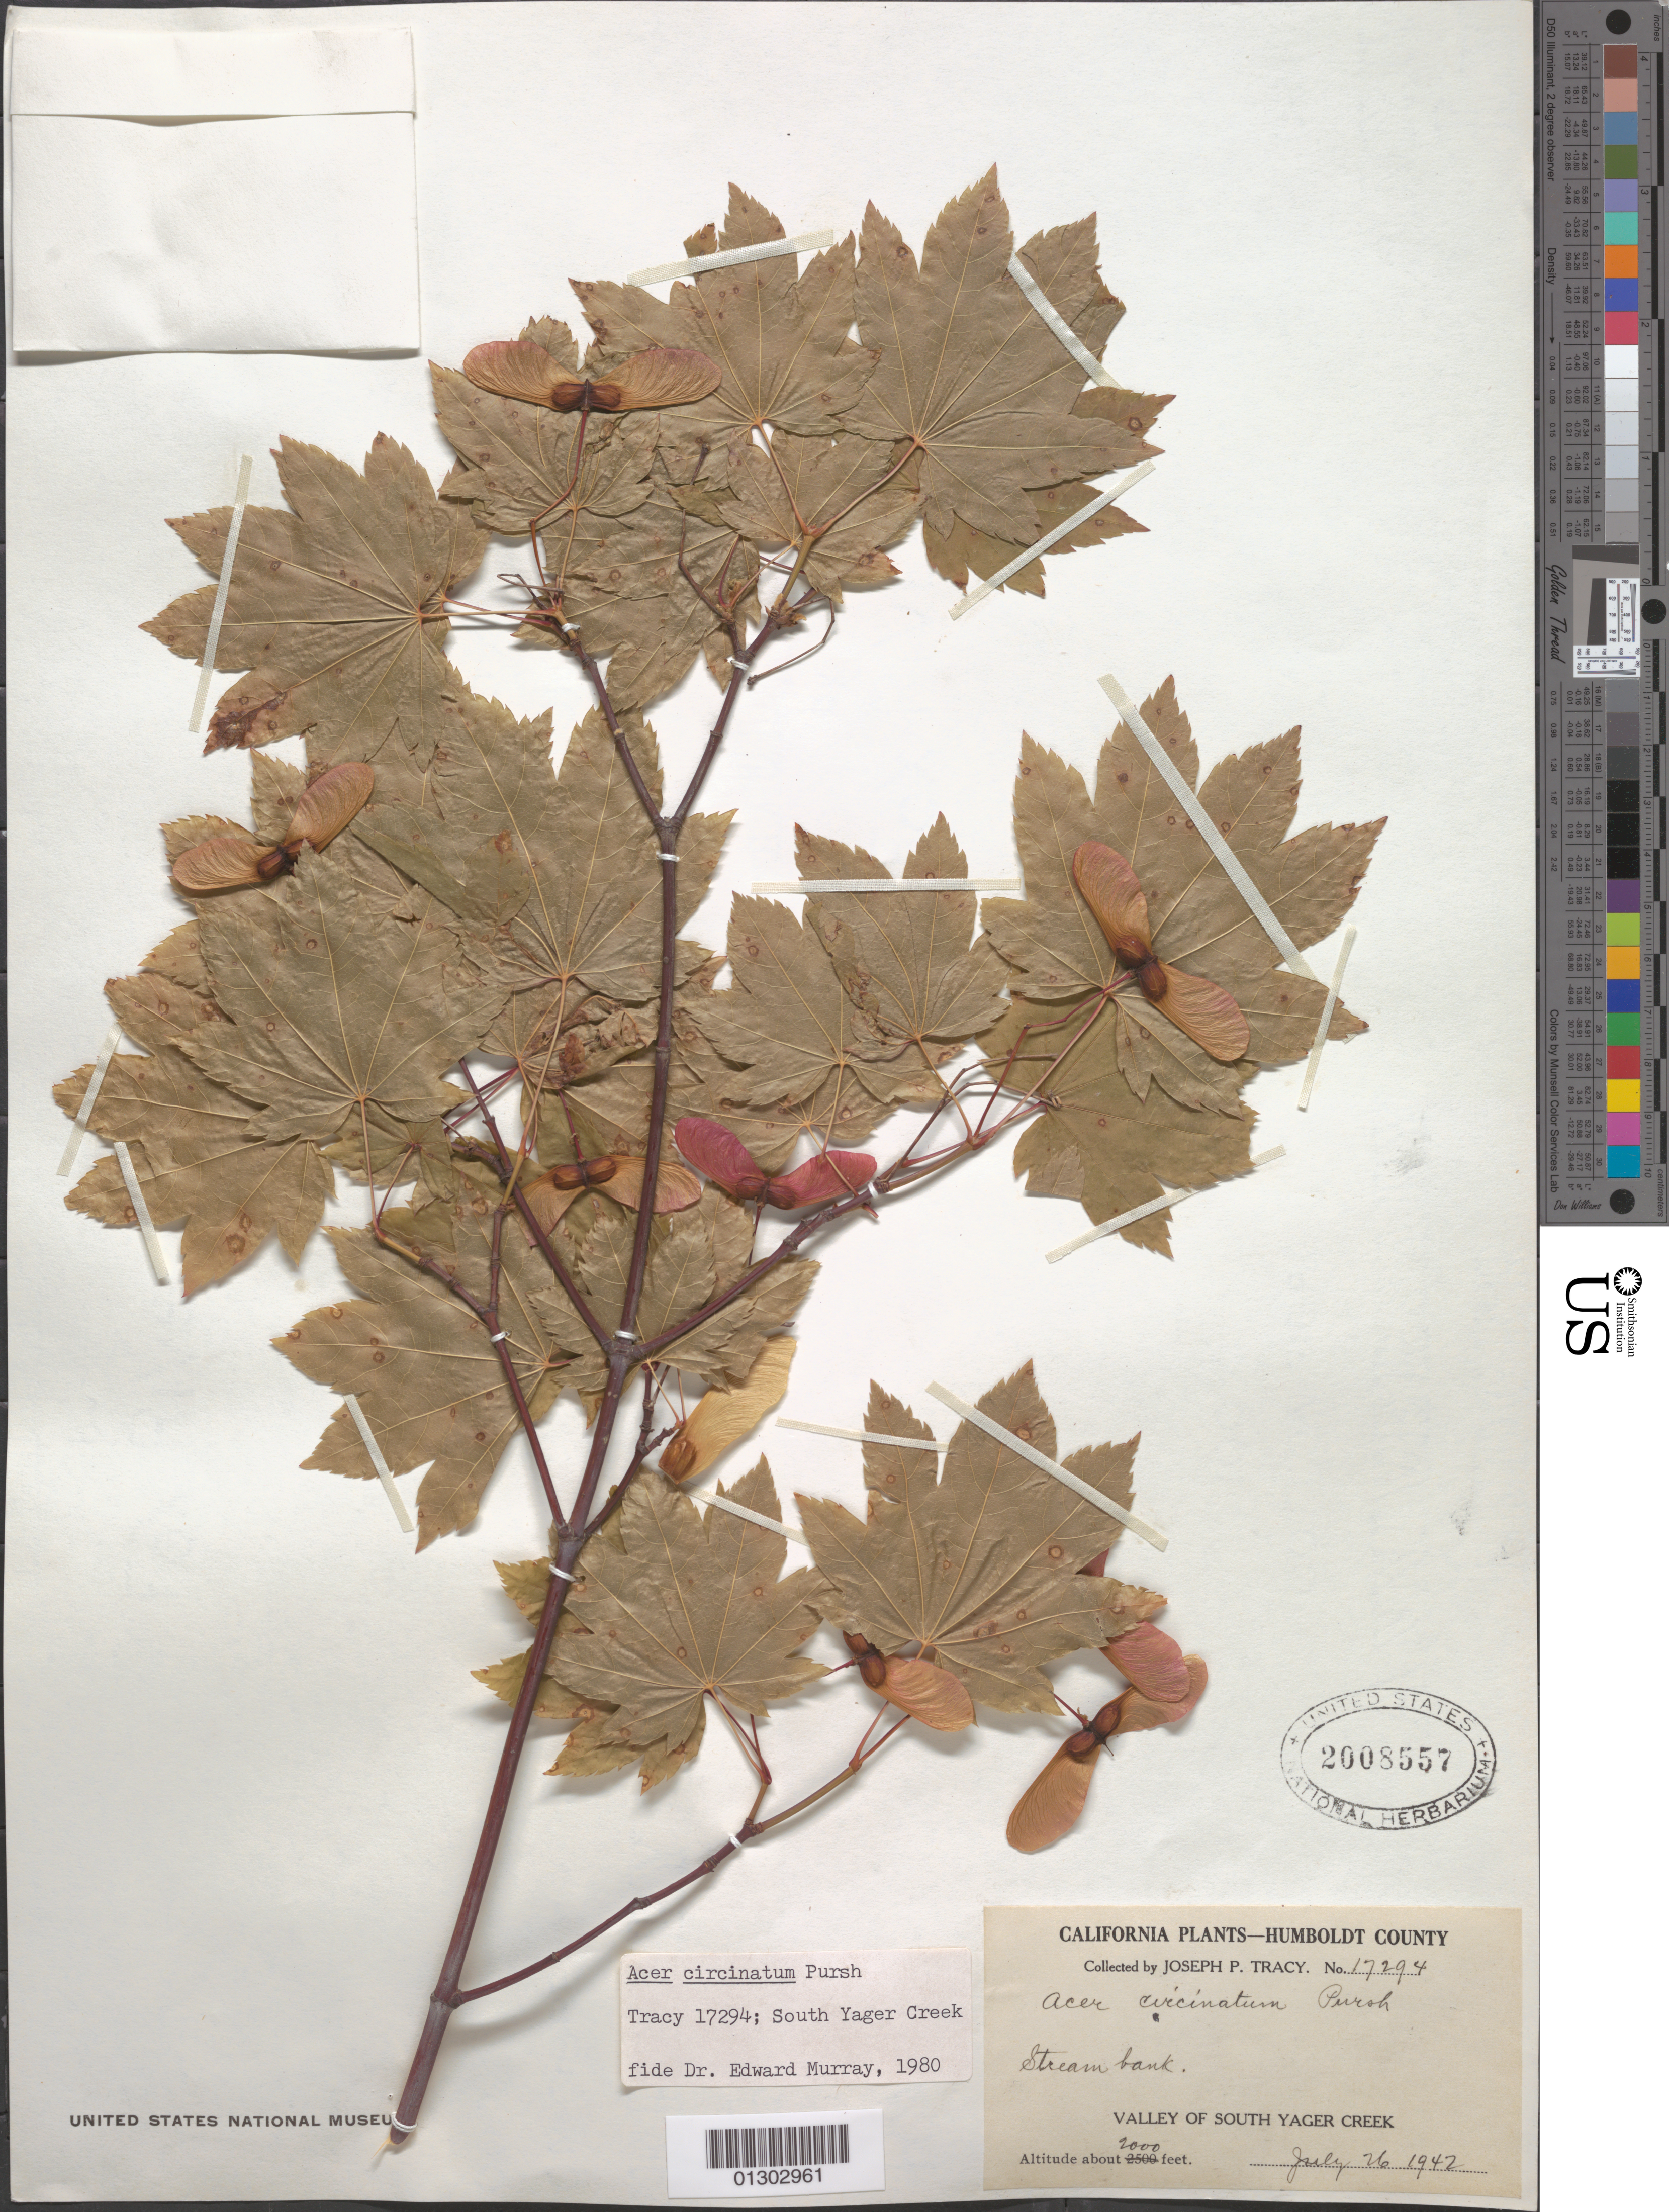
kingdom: Plantae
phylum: Tracheophyta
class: Magnoliopsida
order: Sapindales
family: Sapindaceae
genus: Acer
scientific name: Acer circinatum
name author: Pursh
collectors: J. Tracy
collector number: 17294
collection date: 1942-07-26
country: United States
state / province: California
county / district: Humboldt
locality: Humboldt County, valley of South Yager Creek.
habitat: Stream bank.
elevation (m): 610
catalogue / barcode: US 2008557